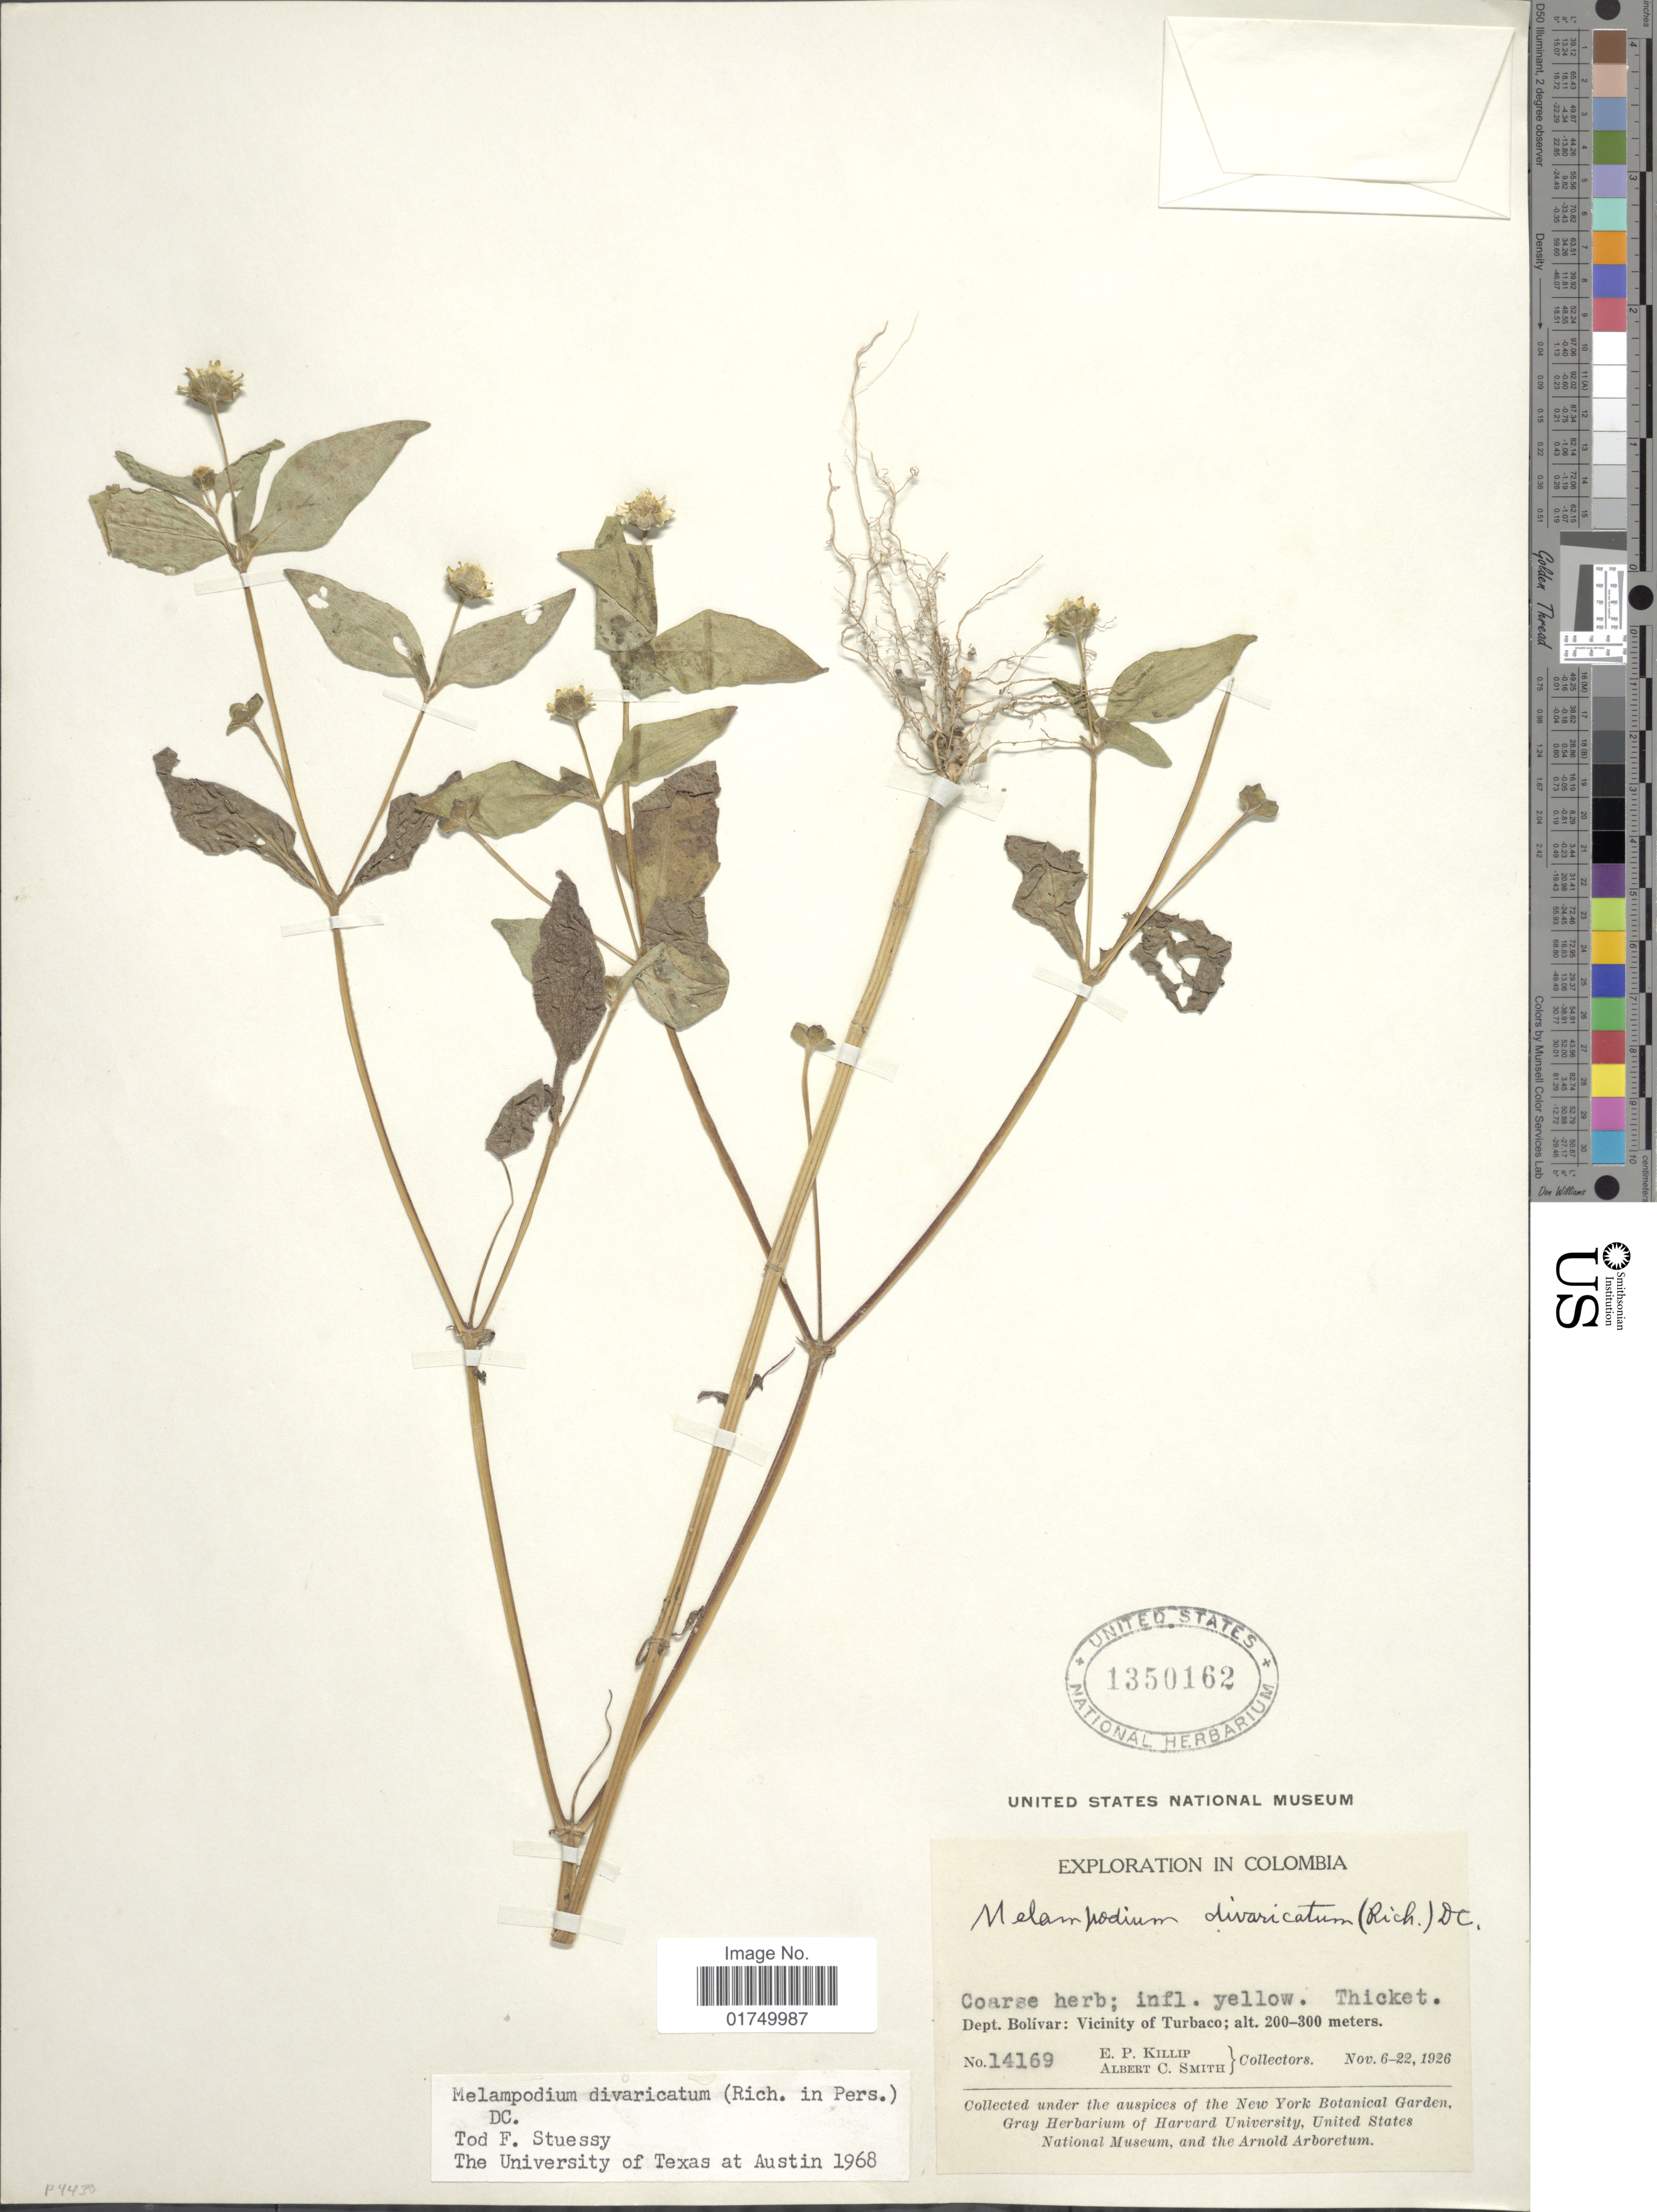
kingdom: Plantae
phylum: Tracheophyta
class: Magnoliopsida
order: Asterales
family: Asteraceae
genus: Melampodium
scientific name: Melampodium divaricatum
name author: (Rich.) DC.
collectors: E. P. Killip & A. C. Smith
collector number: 14169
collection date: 1926-11-06/1926-11-22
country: Colombia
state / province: Bolívar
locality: Dept. Bolívar: Vicinity of Turbaco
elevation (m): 200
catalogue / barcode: US 1350162